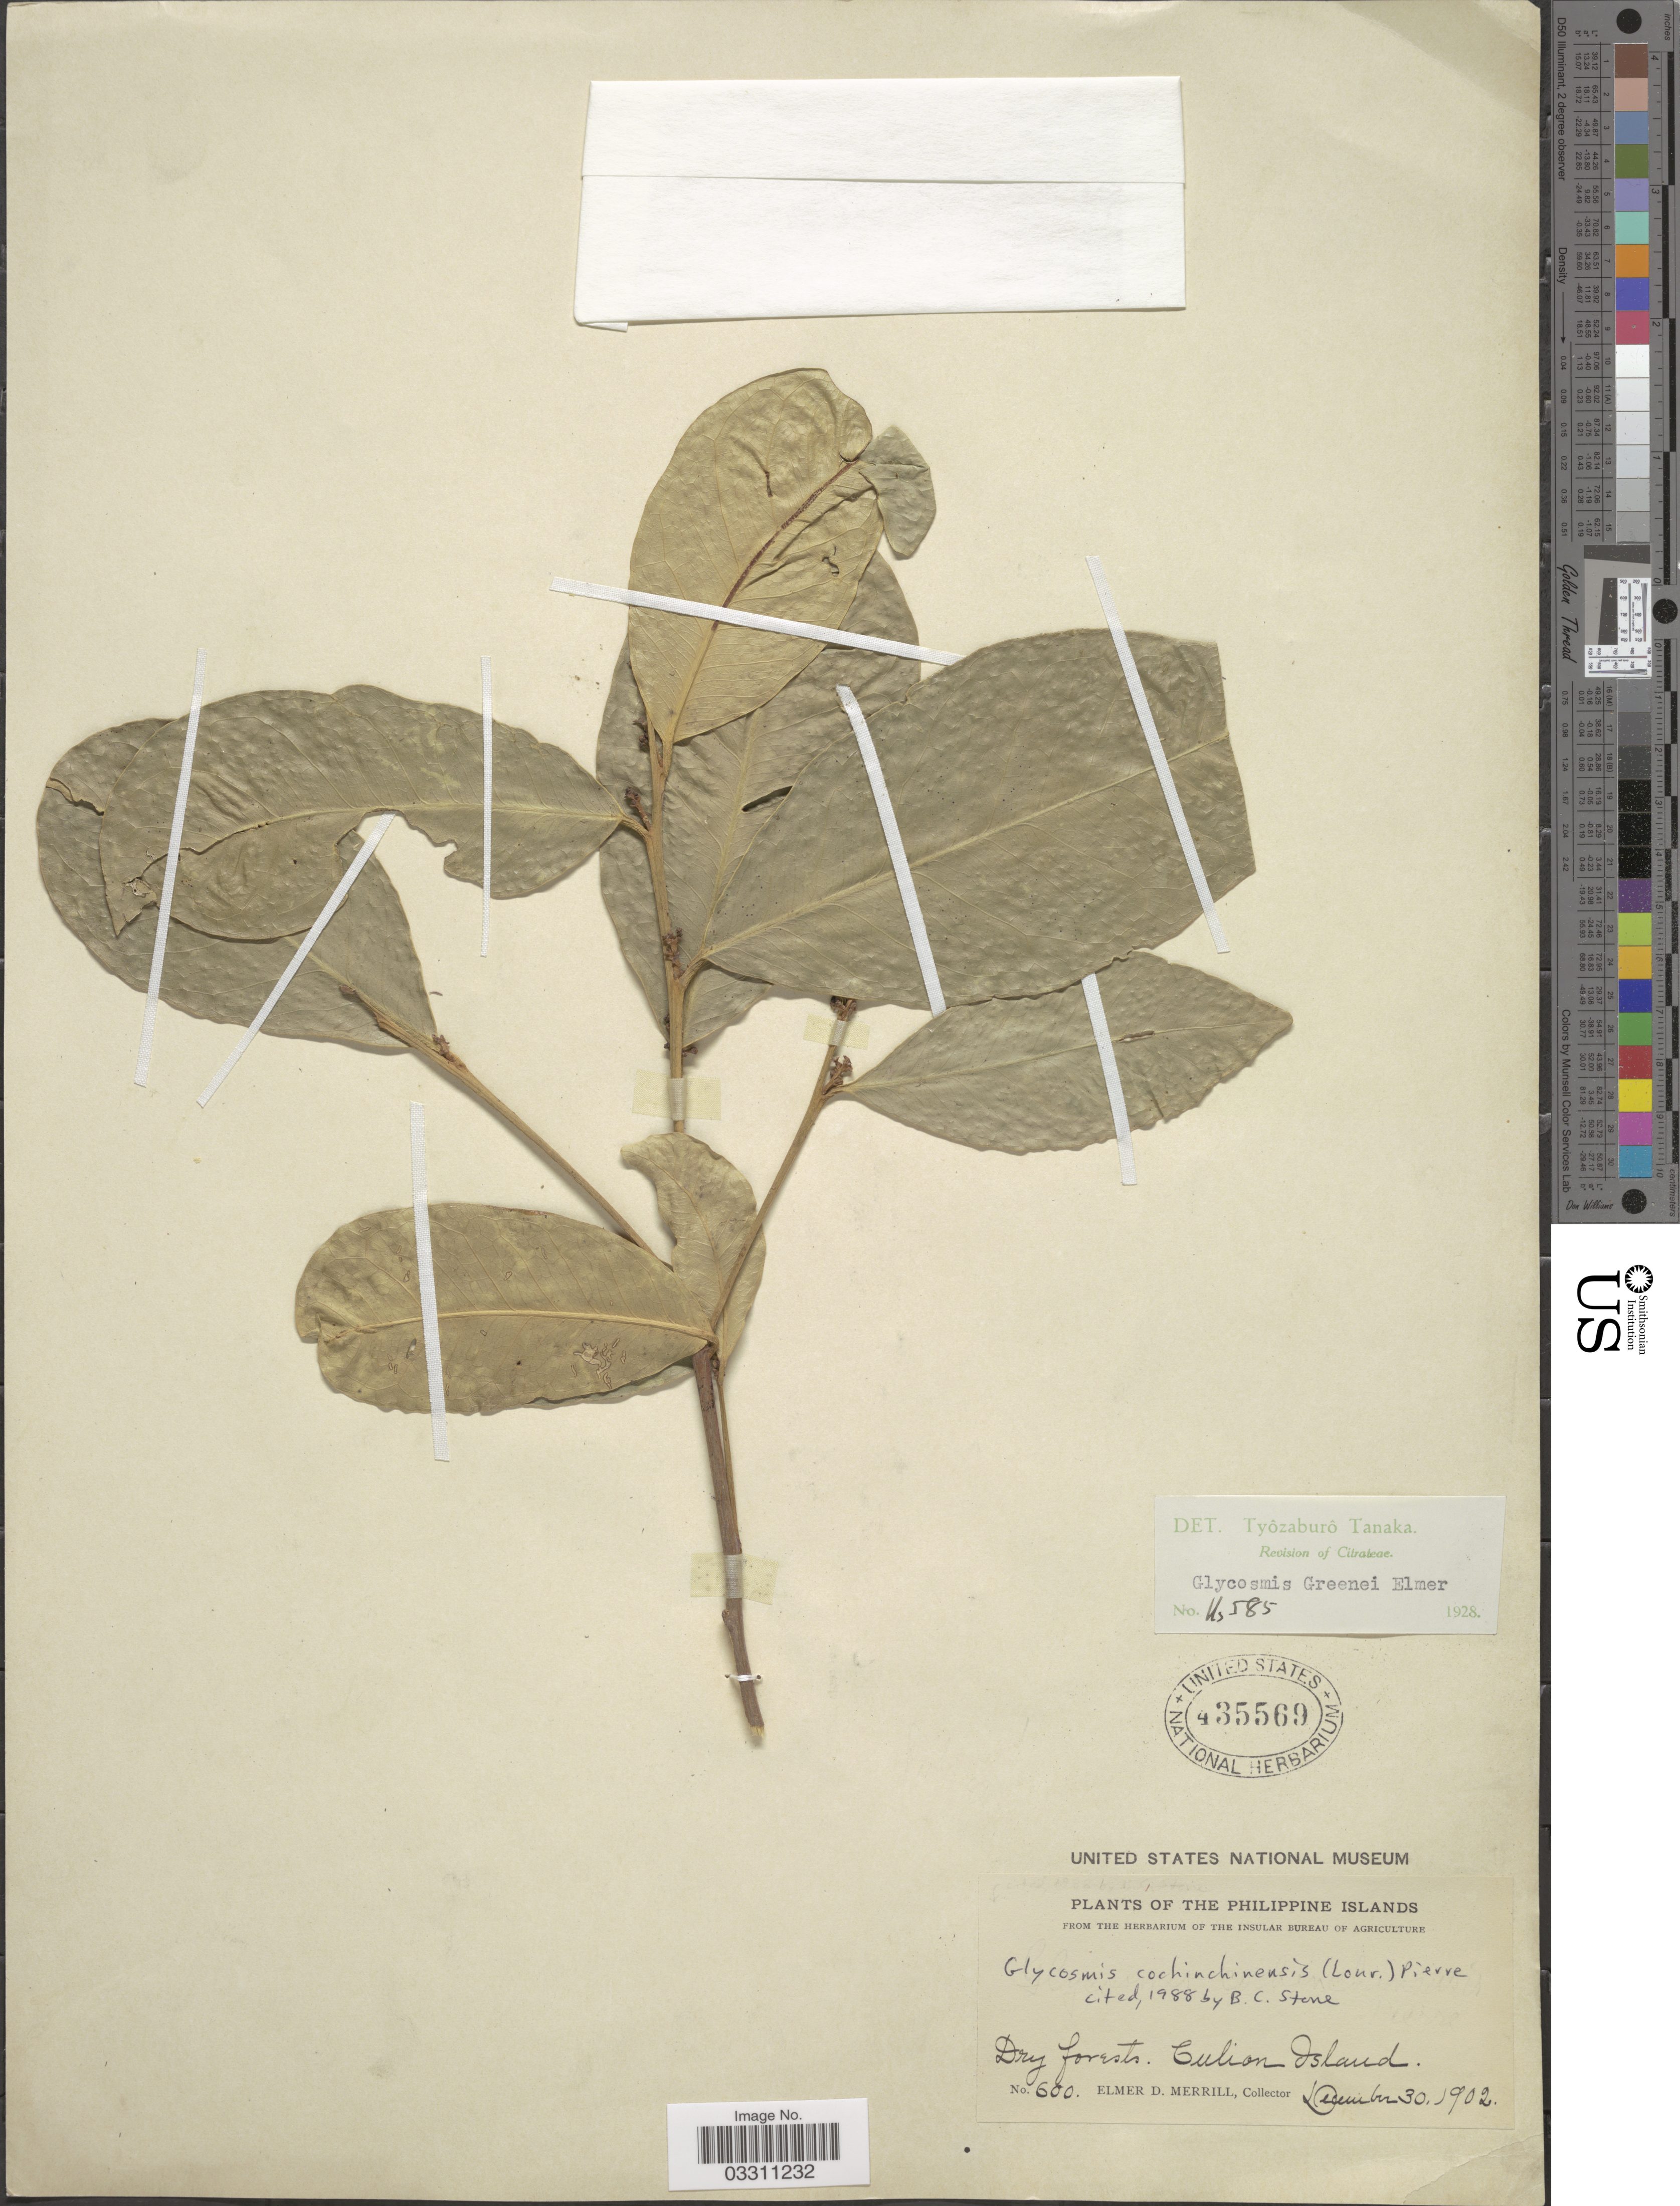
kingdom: Plantae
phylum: Tracheophyta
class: Magnoliopsida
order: Sapindales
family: Rutaceae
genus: Glycosmis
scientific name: Glycosmis cochinchinensis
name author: (Lour.) Pierre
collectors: E. D. Merrill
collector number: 600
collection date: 1902-12-30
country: Philippines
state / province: Mimaropa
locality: Philippine Islands. Culion Island.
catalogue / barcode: US 435569